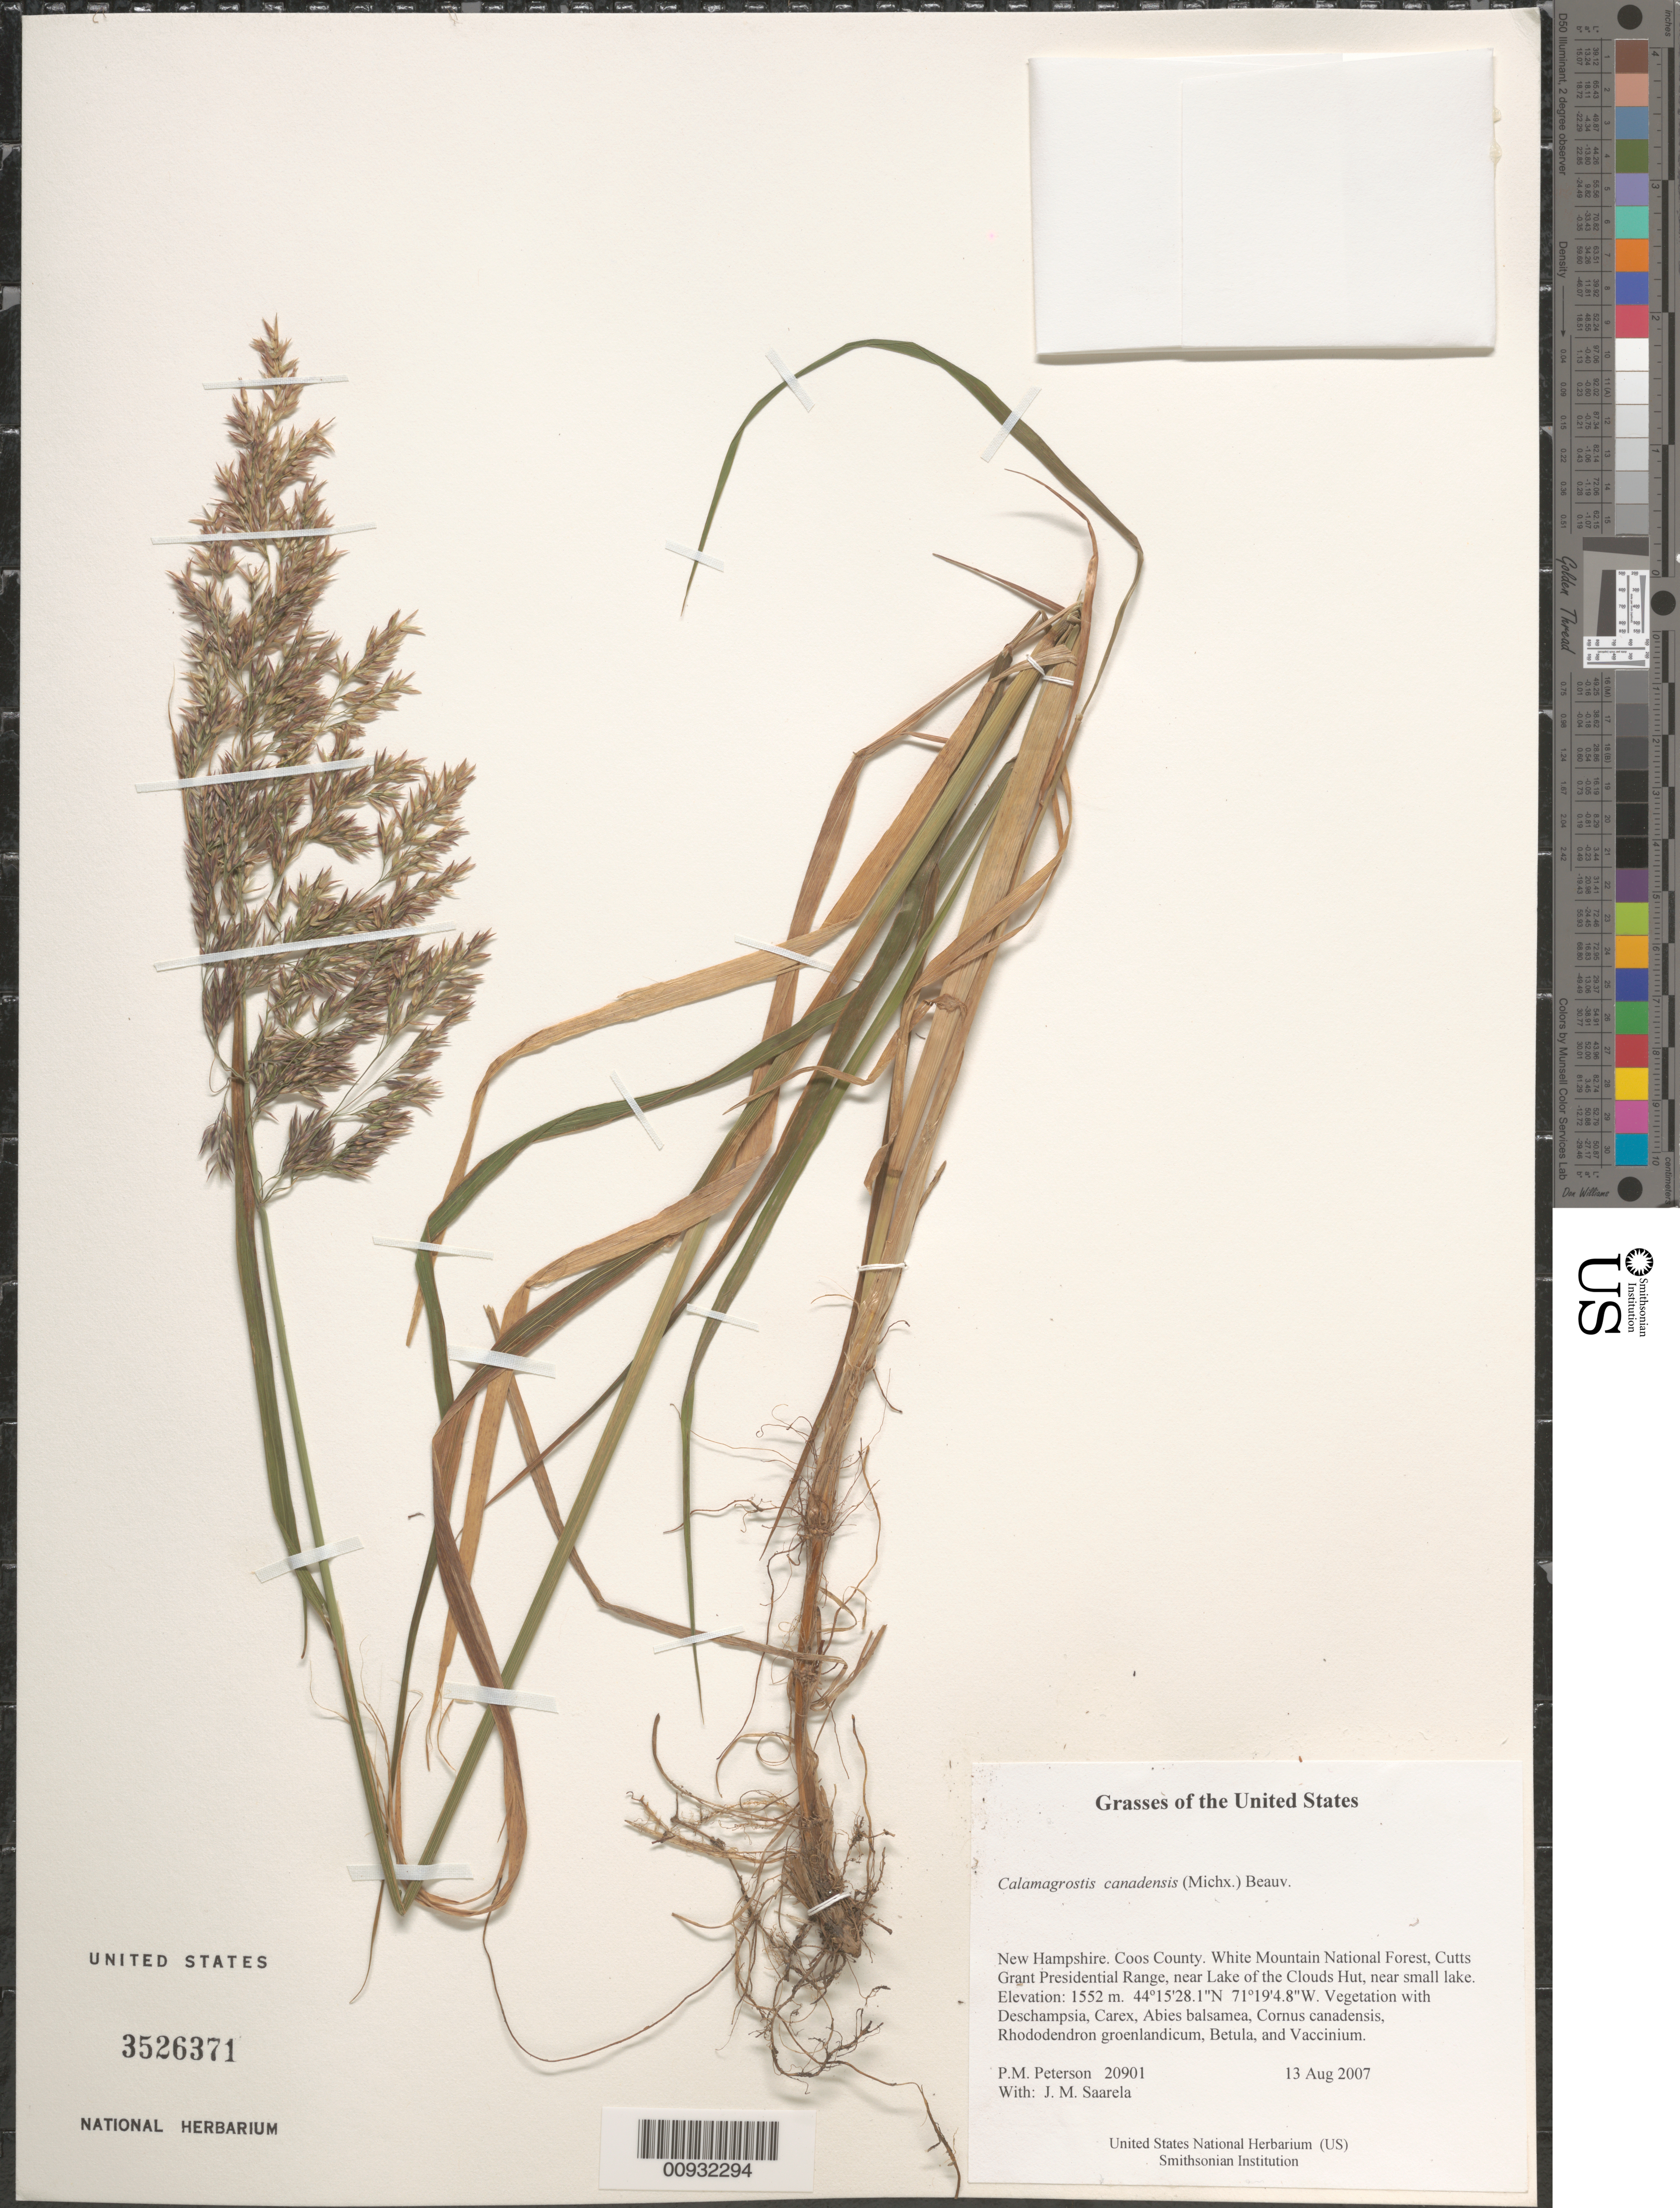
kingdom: Plantae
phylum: Tracheophyta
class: Liliopsida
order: Poales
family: Poaceae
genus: Calamagrostis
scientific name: Calamagrostis canadensis var. langsdorffii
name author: (Link) Inman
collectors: P. M. Peterson & J. Saarela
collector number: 20901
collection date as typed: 13 Aug 2007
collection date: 2007-08-13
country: United States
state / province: New Hampshire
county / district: Coos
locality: White Mountain National Forest, Cutts Grant Presidential Range, near Lake of the Clouds Hut, near small lake.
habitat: Vegetation with Deschampsia, Carex, Abies balsamea, Cornus canadensis, Rhododendron groenlandicum, Betula, and Vaccinium.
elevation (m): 1552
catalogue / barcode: US 3526371